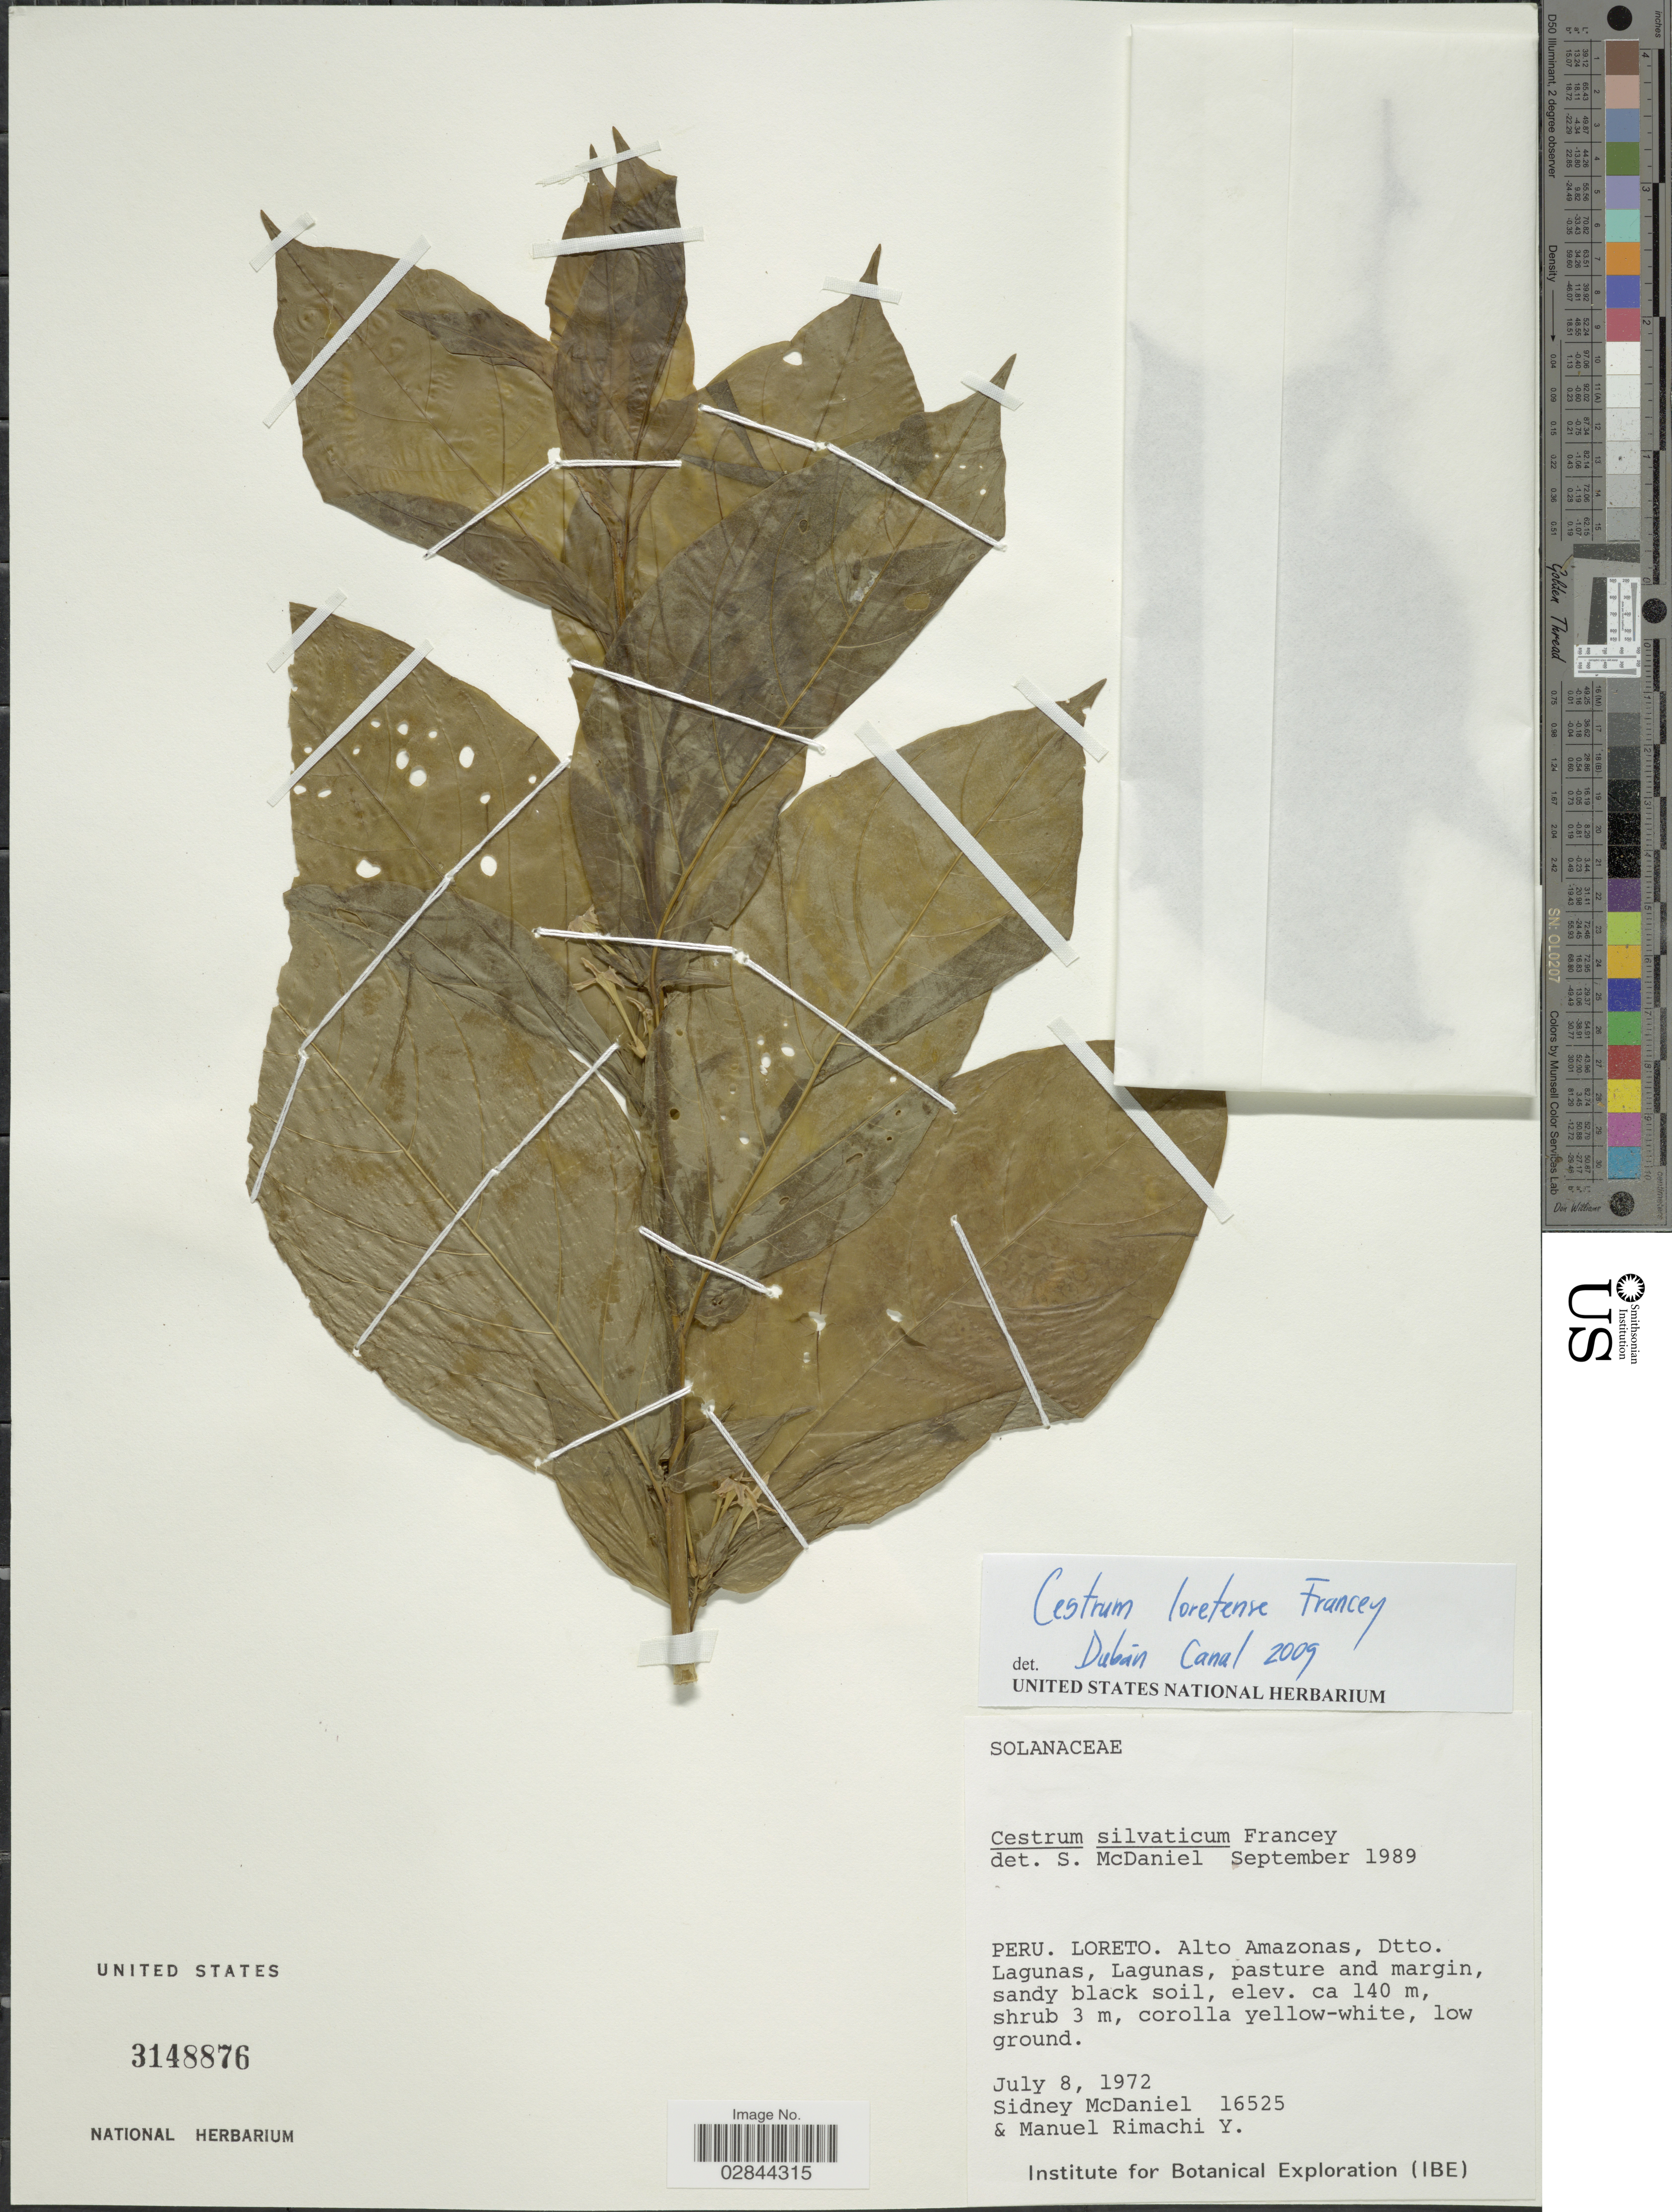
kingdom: Plantae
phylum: Tracheophyta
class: Magnoliopsida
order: Solanales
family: Solanaceae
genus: Cestrum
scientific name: Cestrum acuminatissimum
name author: Dunal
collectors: S. McDaniel & M. Rimachi Y.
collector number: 16525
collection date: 1972-07-08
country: Peru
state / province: Loreto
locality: Alto Amazonas, Dtto. Lagunas, Lagunas.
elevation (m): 140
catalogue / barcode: US 3148876